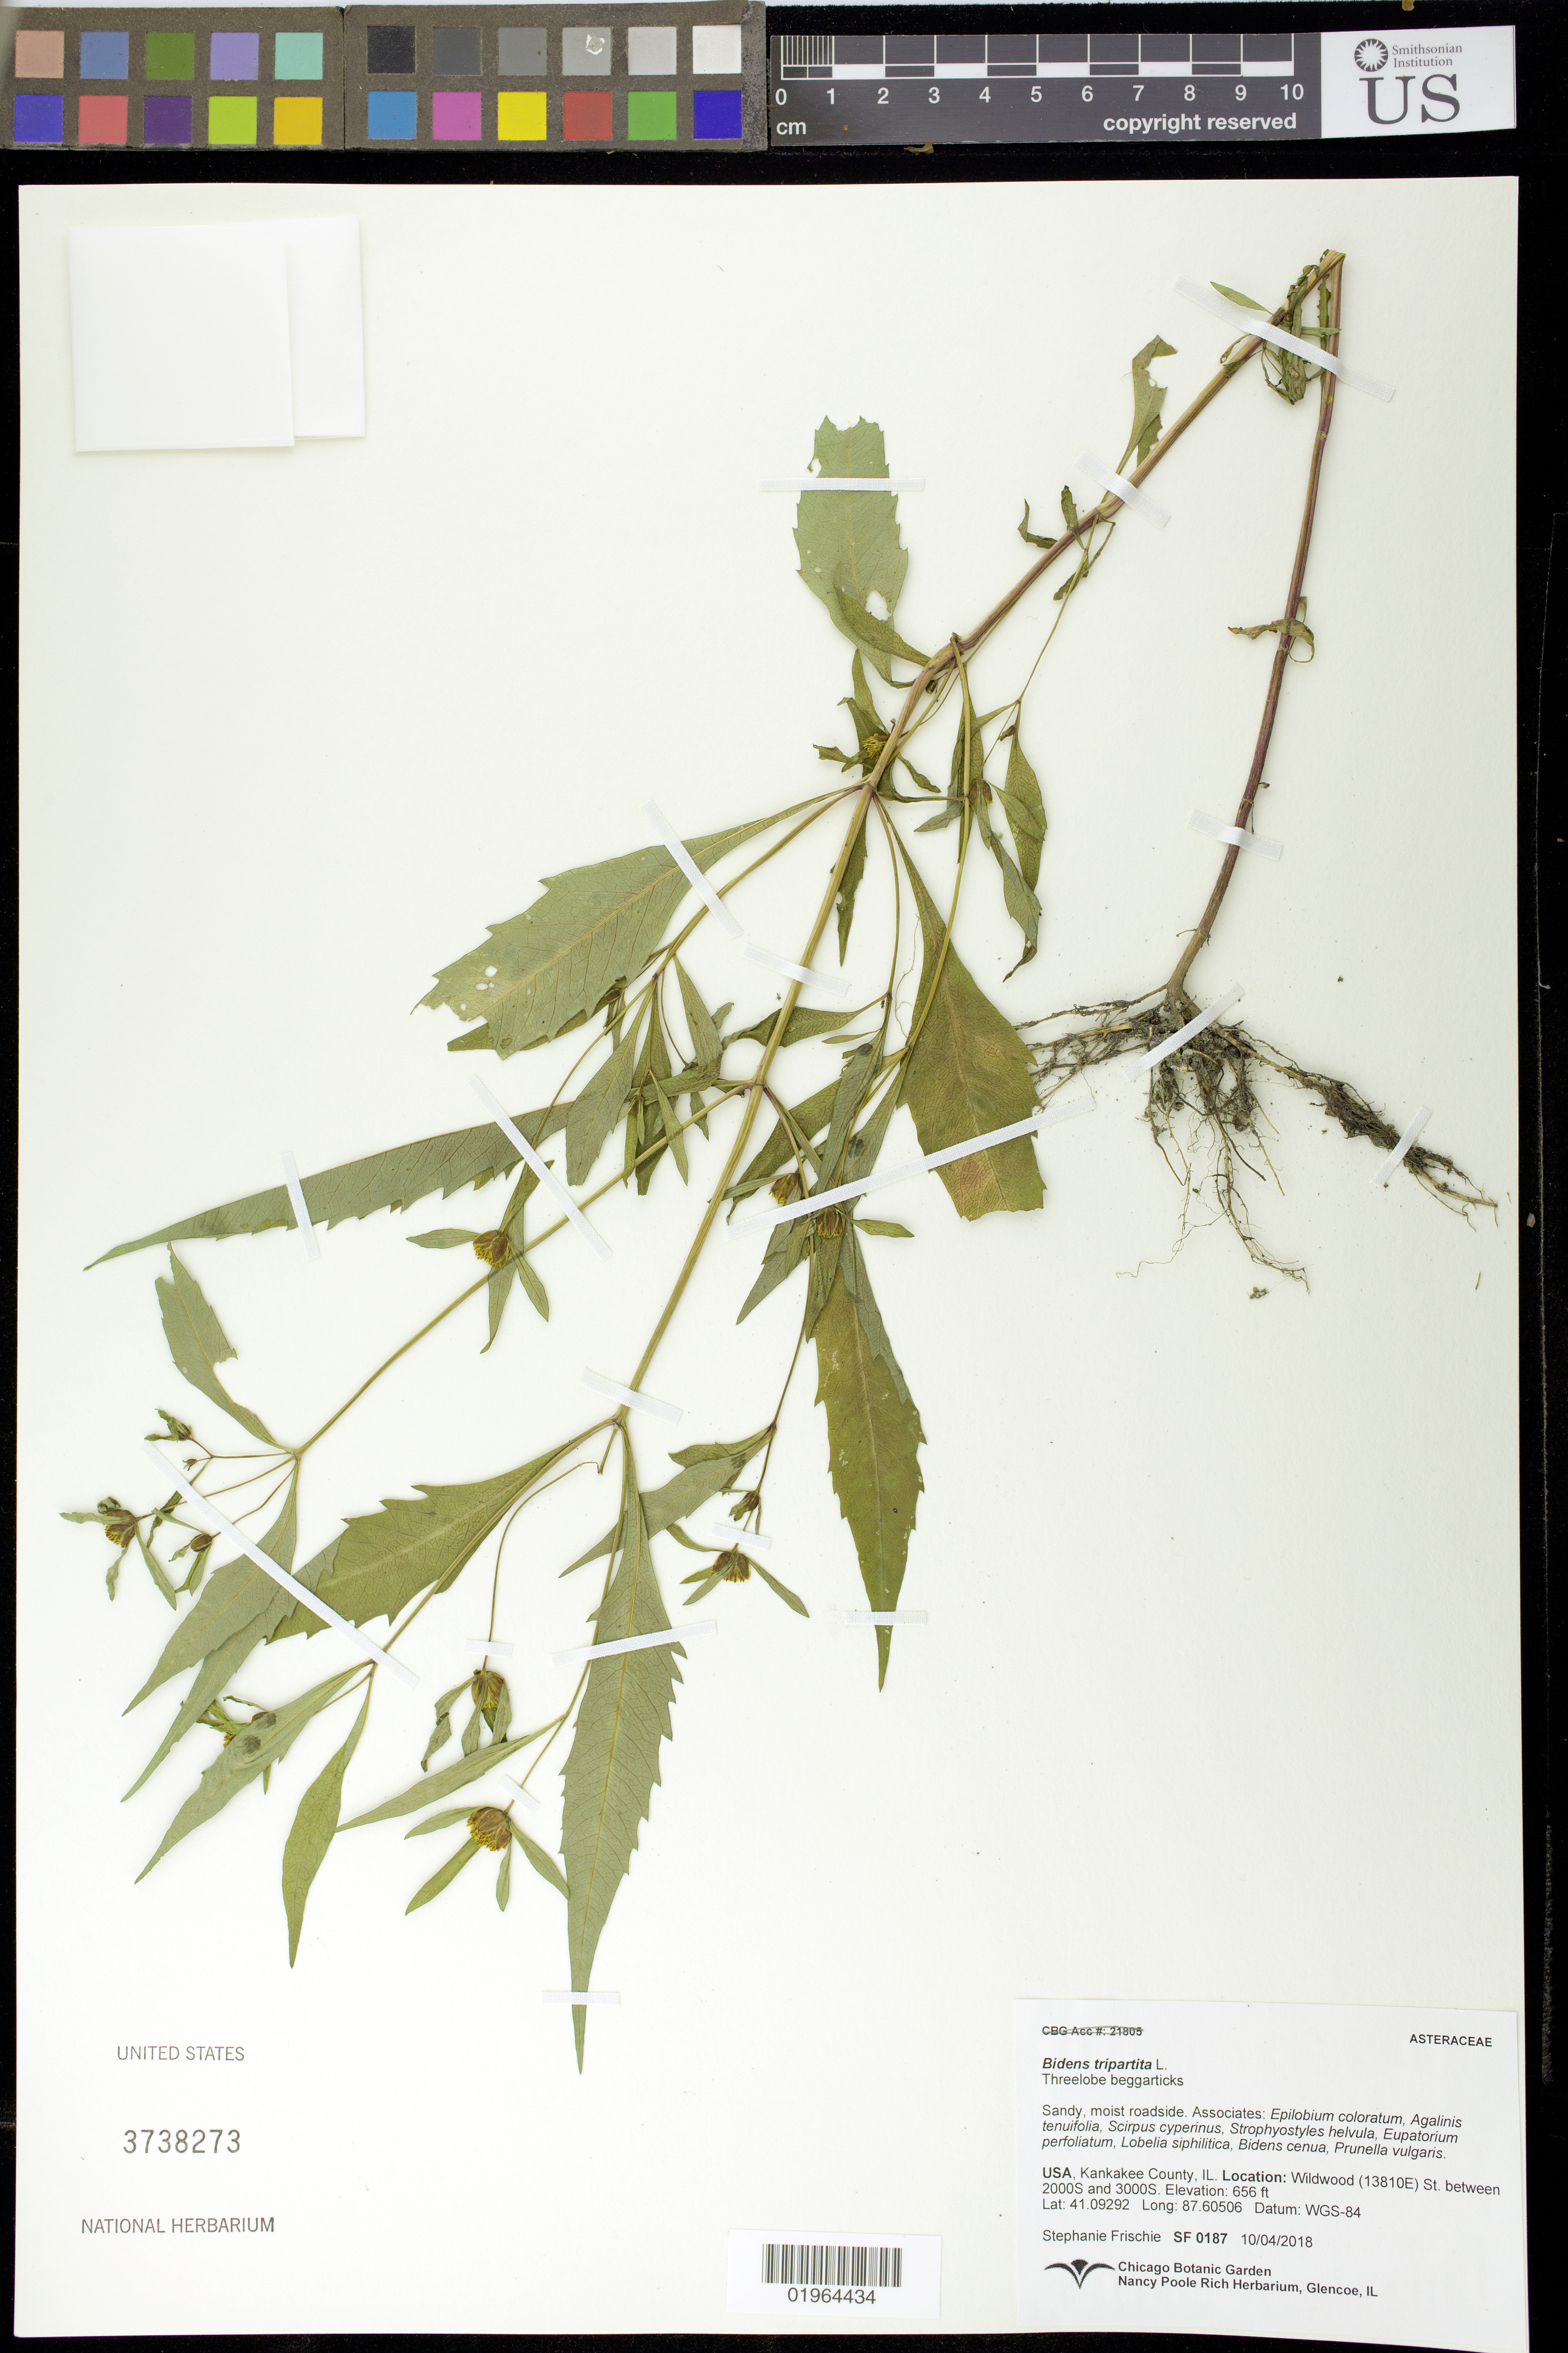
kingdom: Plantae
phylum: Tracheophyta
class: Magnoliopsida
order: Asterales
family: Asteraceae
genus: Bidens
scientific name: Bidens tripartita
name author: L.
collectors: S. Frischie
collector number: SF0187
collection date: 2018-10-04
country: United States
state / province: Illinois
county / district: Kankakee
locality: Wildwood (13810E) St. between 2000S and 3000S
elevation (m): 200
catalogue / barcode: US 3738273